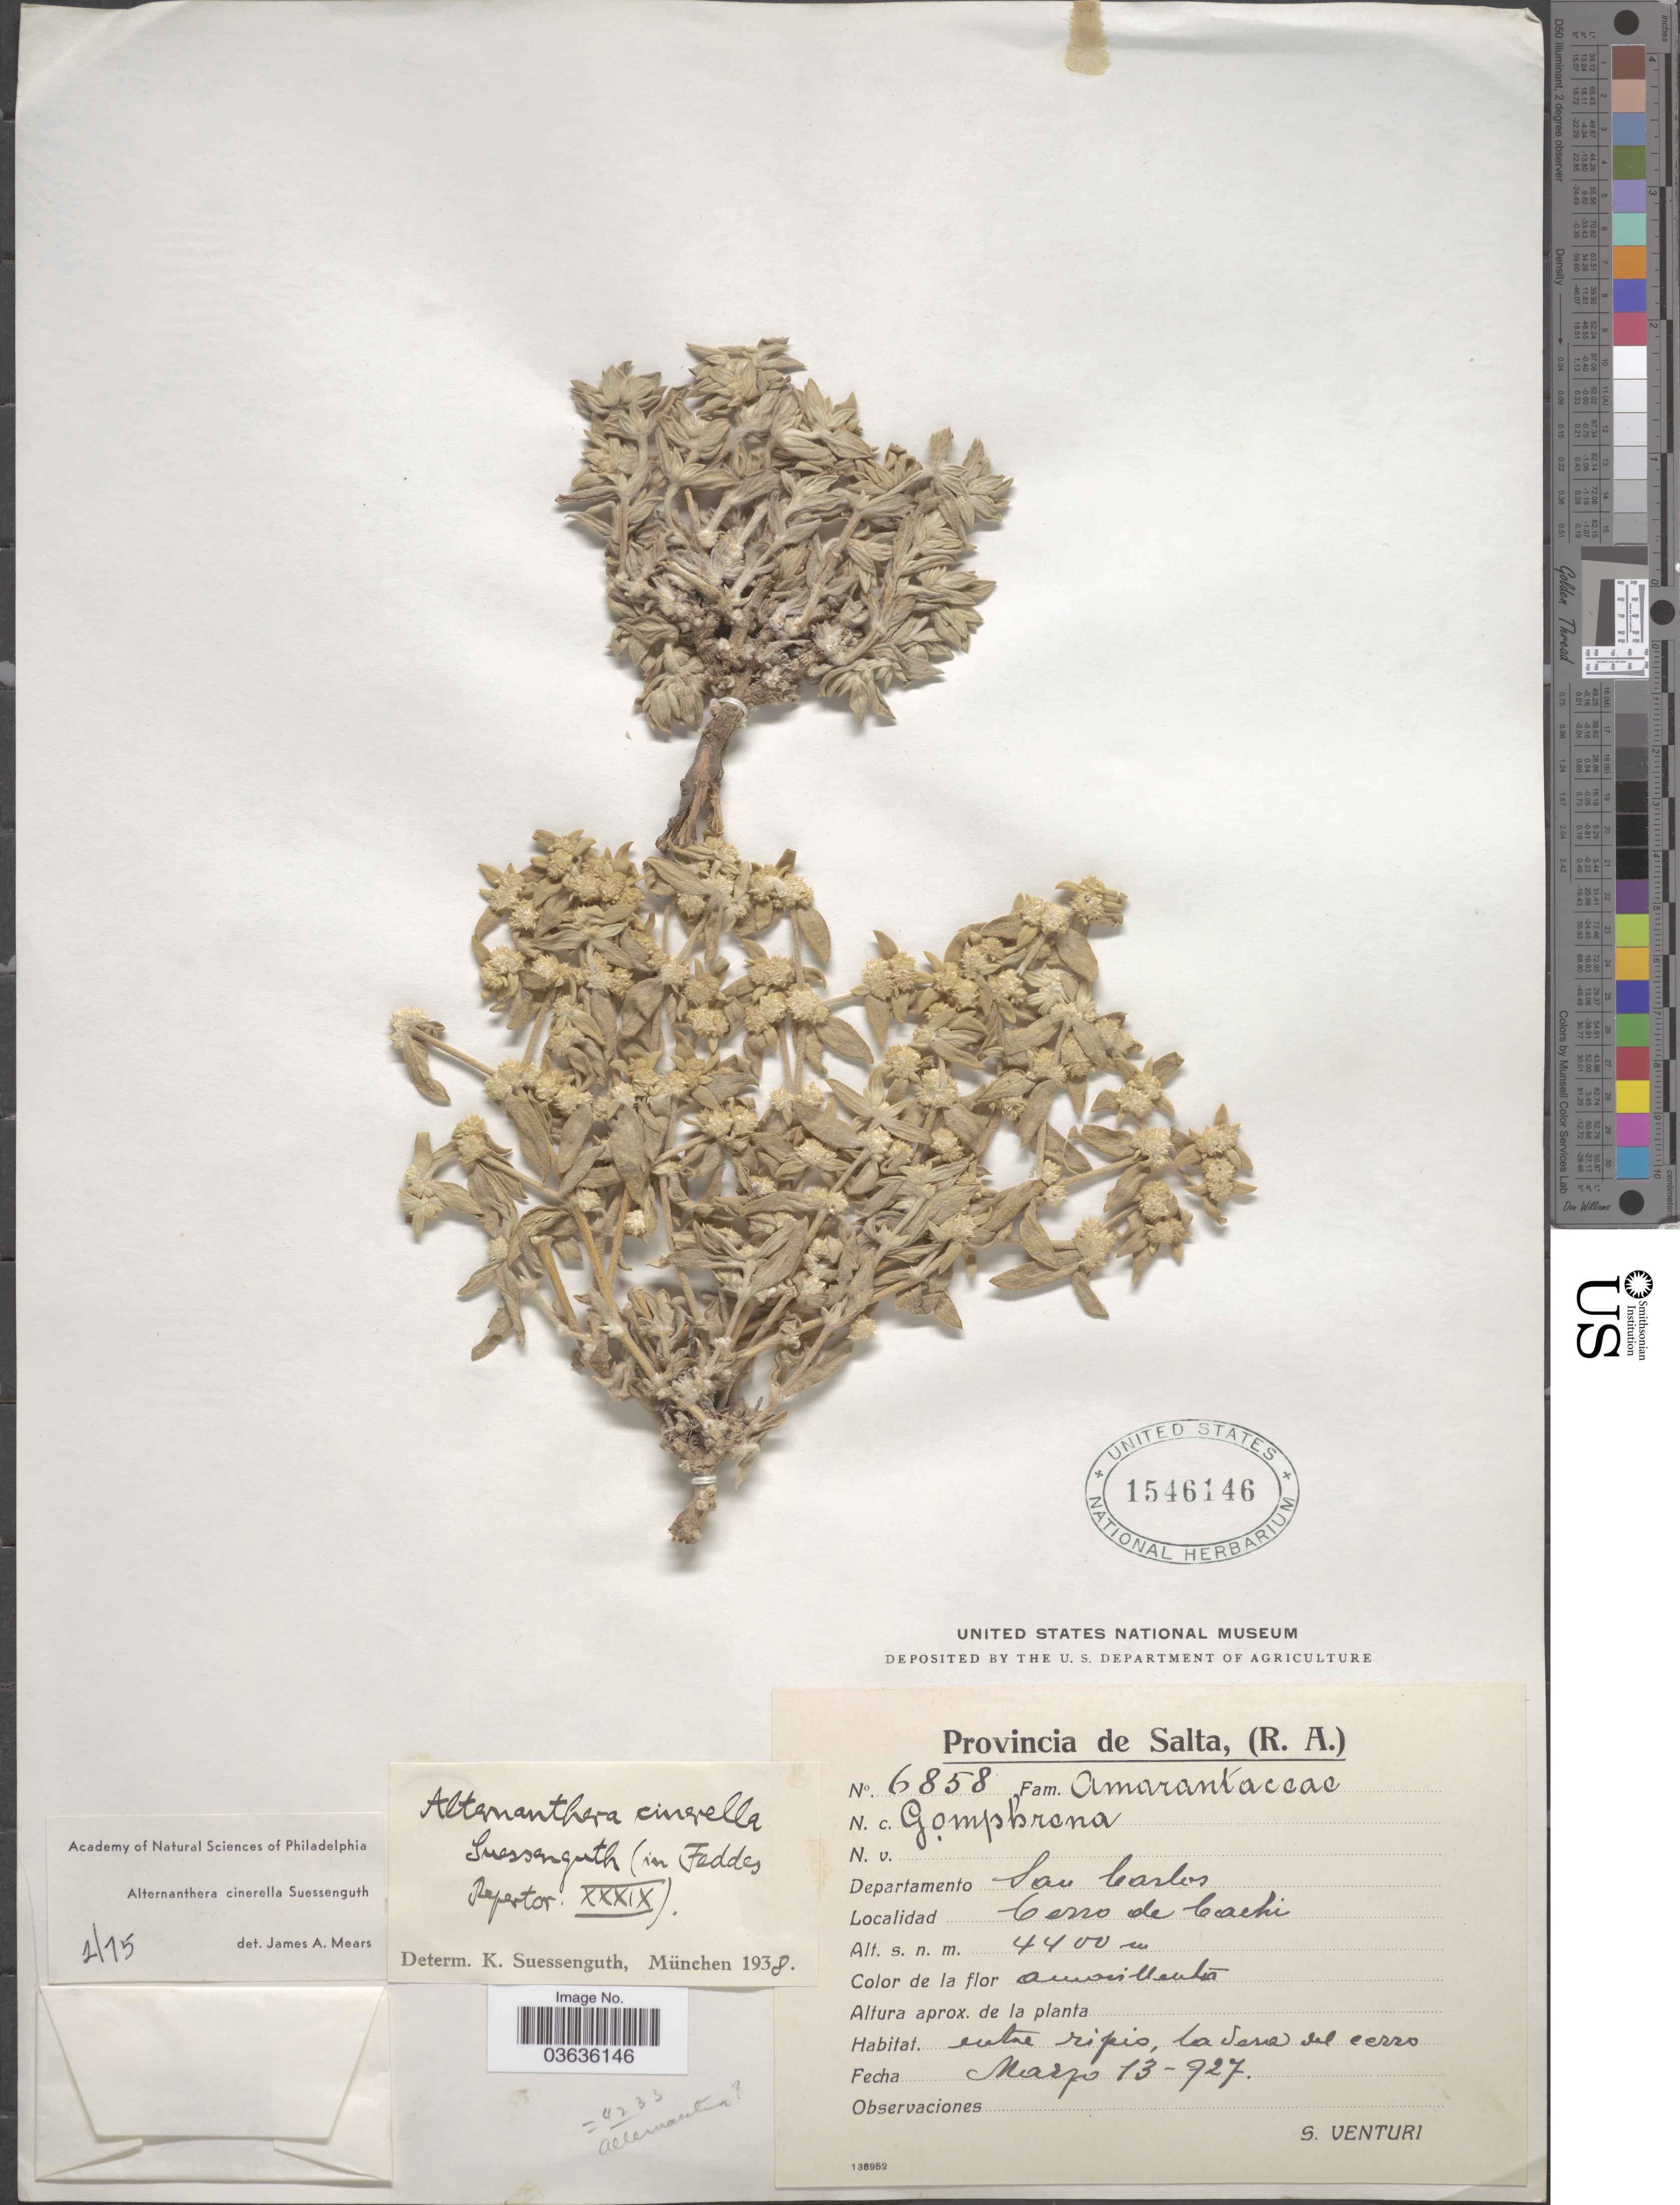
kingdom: Plantae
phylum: Tracheophyta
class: Magnoliopsida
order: Caryophyllales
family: Amaranthaceae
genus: Alternanthera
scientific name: Alternanthera cinerella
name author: Suess.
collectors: S. Venturi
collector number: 6858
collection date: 1927-03-13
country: Argentina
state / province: Salta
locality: Departamento San Carlos, Cerro de Cachi.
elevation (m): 4400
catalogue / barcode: US 1546146